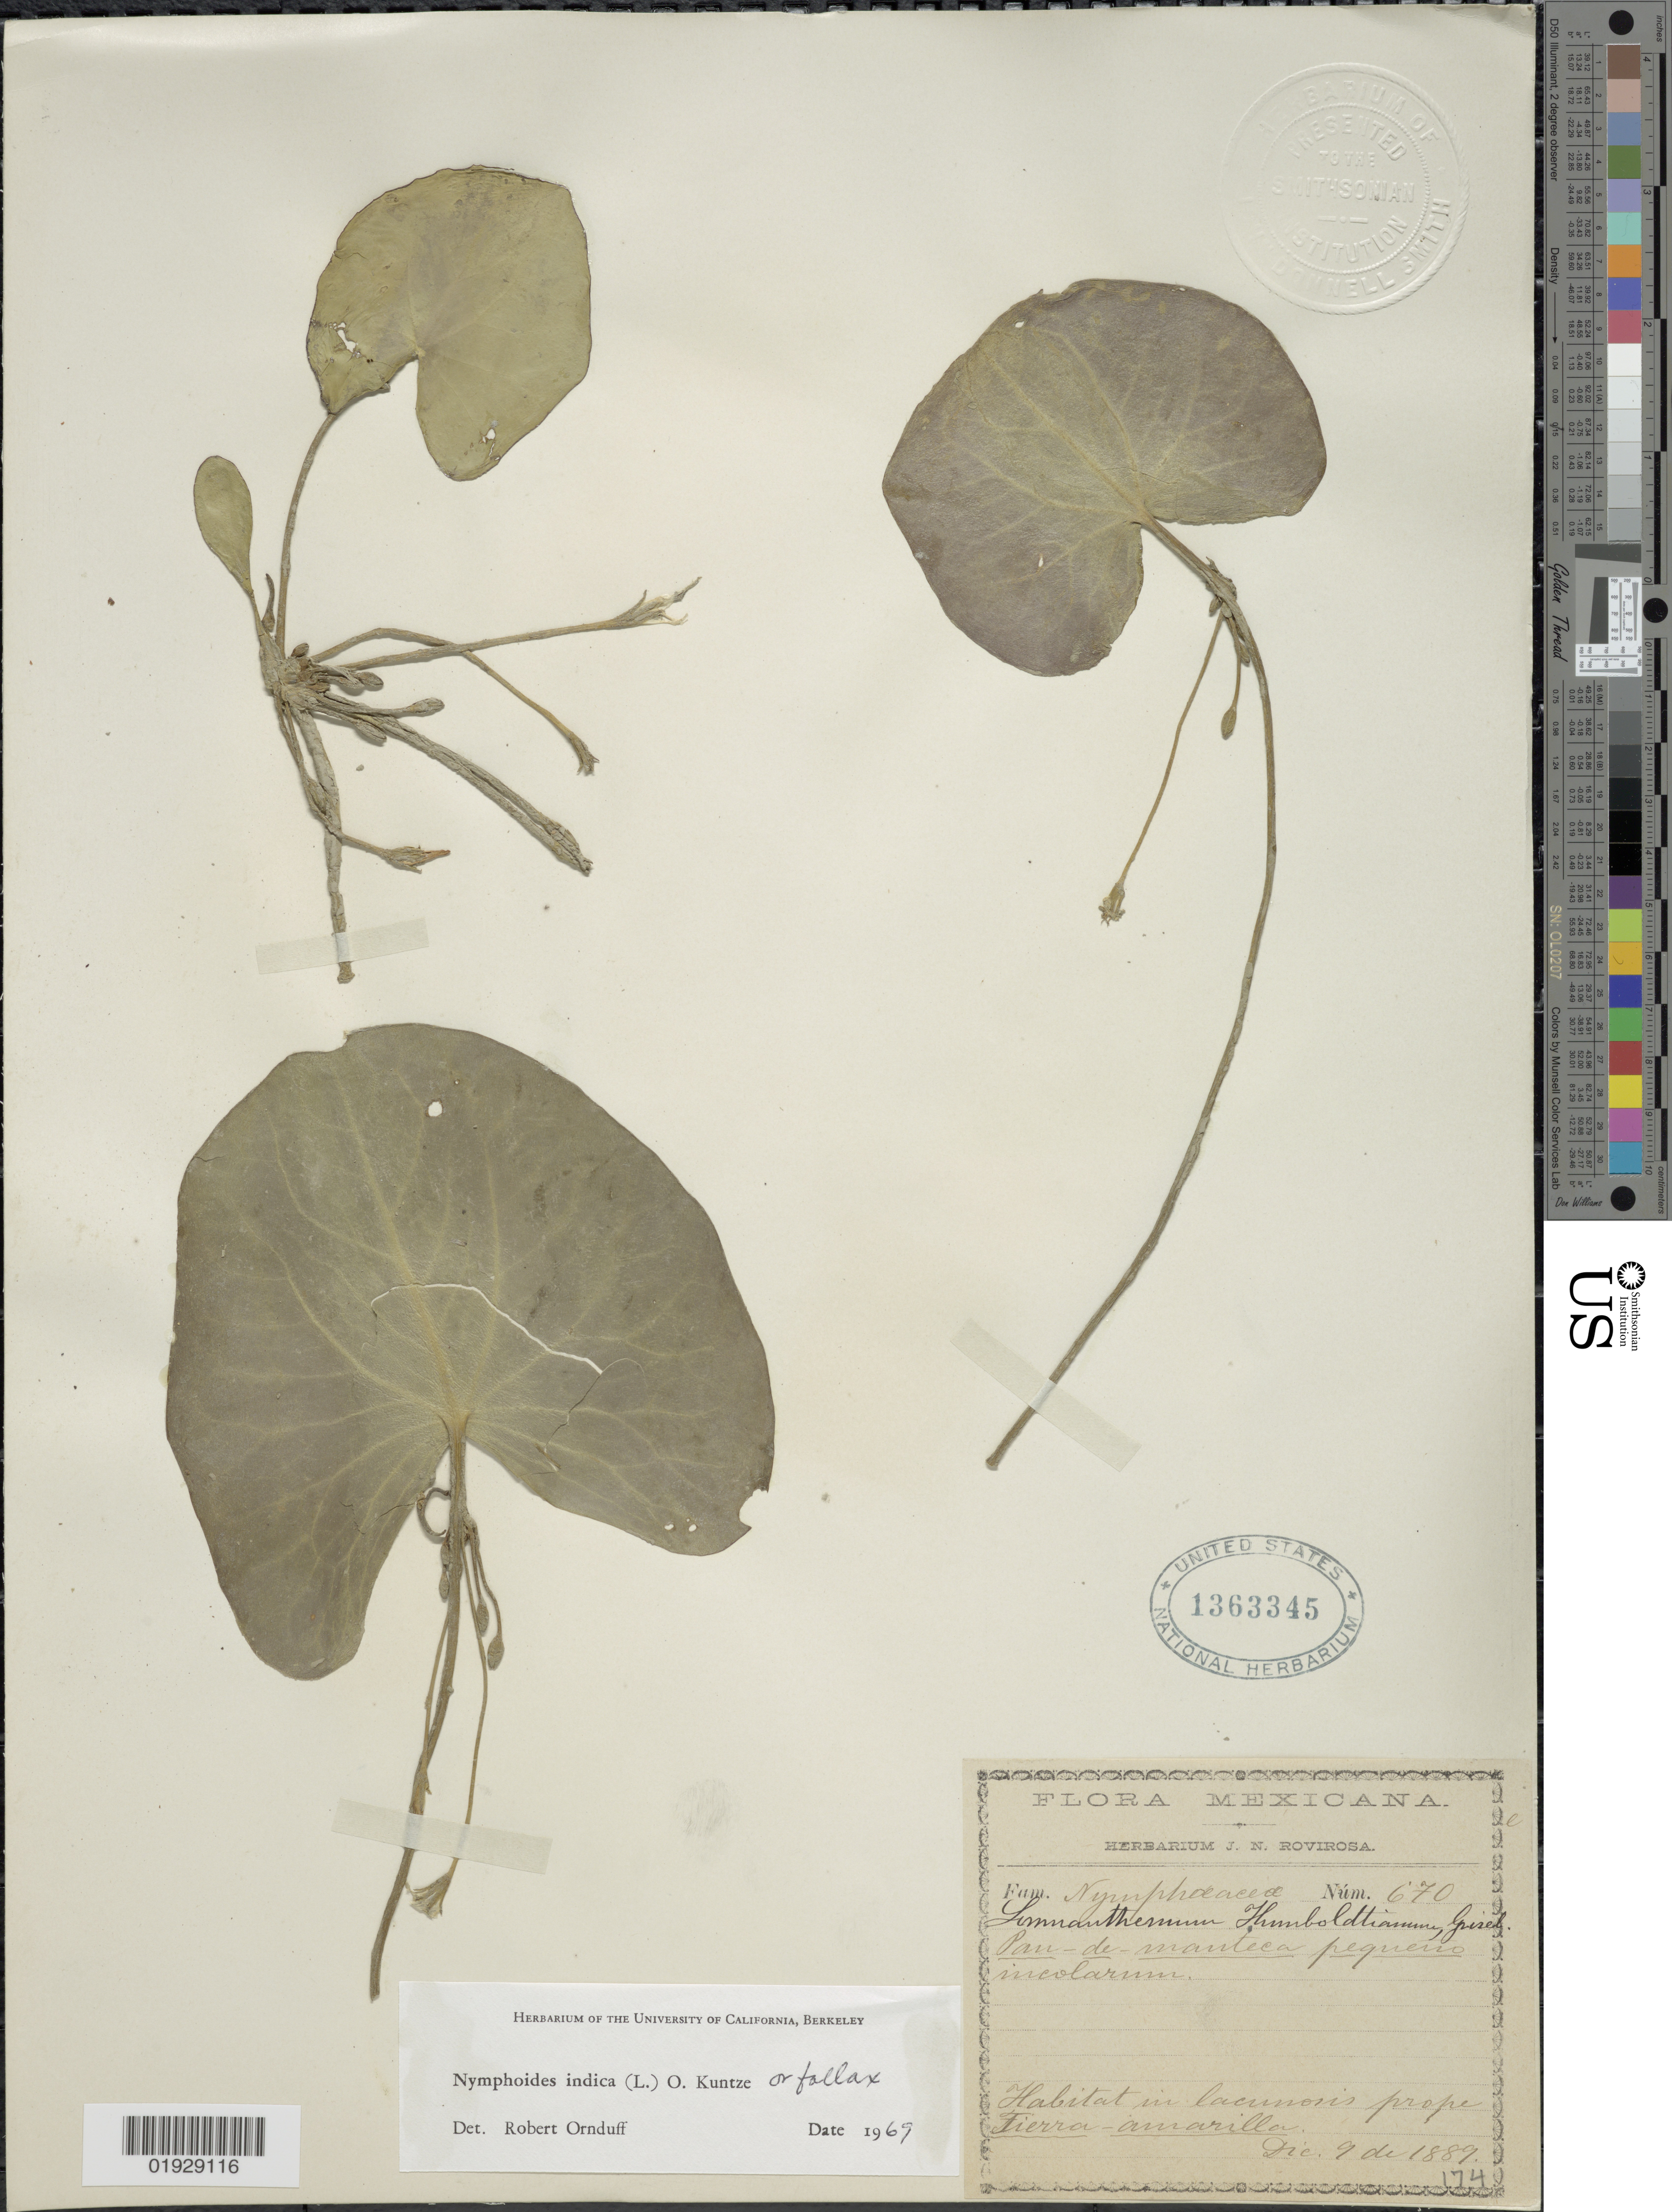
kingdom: Plantae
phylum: Tracheophyta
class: Magnoliopsida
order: Asterales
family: Menyanthaceae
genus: Nymphoides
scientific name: Nymphoides indica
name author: (L.) Kuntze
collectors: ex herb. J. N. Rovirosa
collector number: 670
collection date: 1889-12-09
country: Mexico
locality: In lacunosis prope Tierra - amarilla.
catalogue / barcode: US 1363345